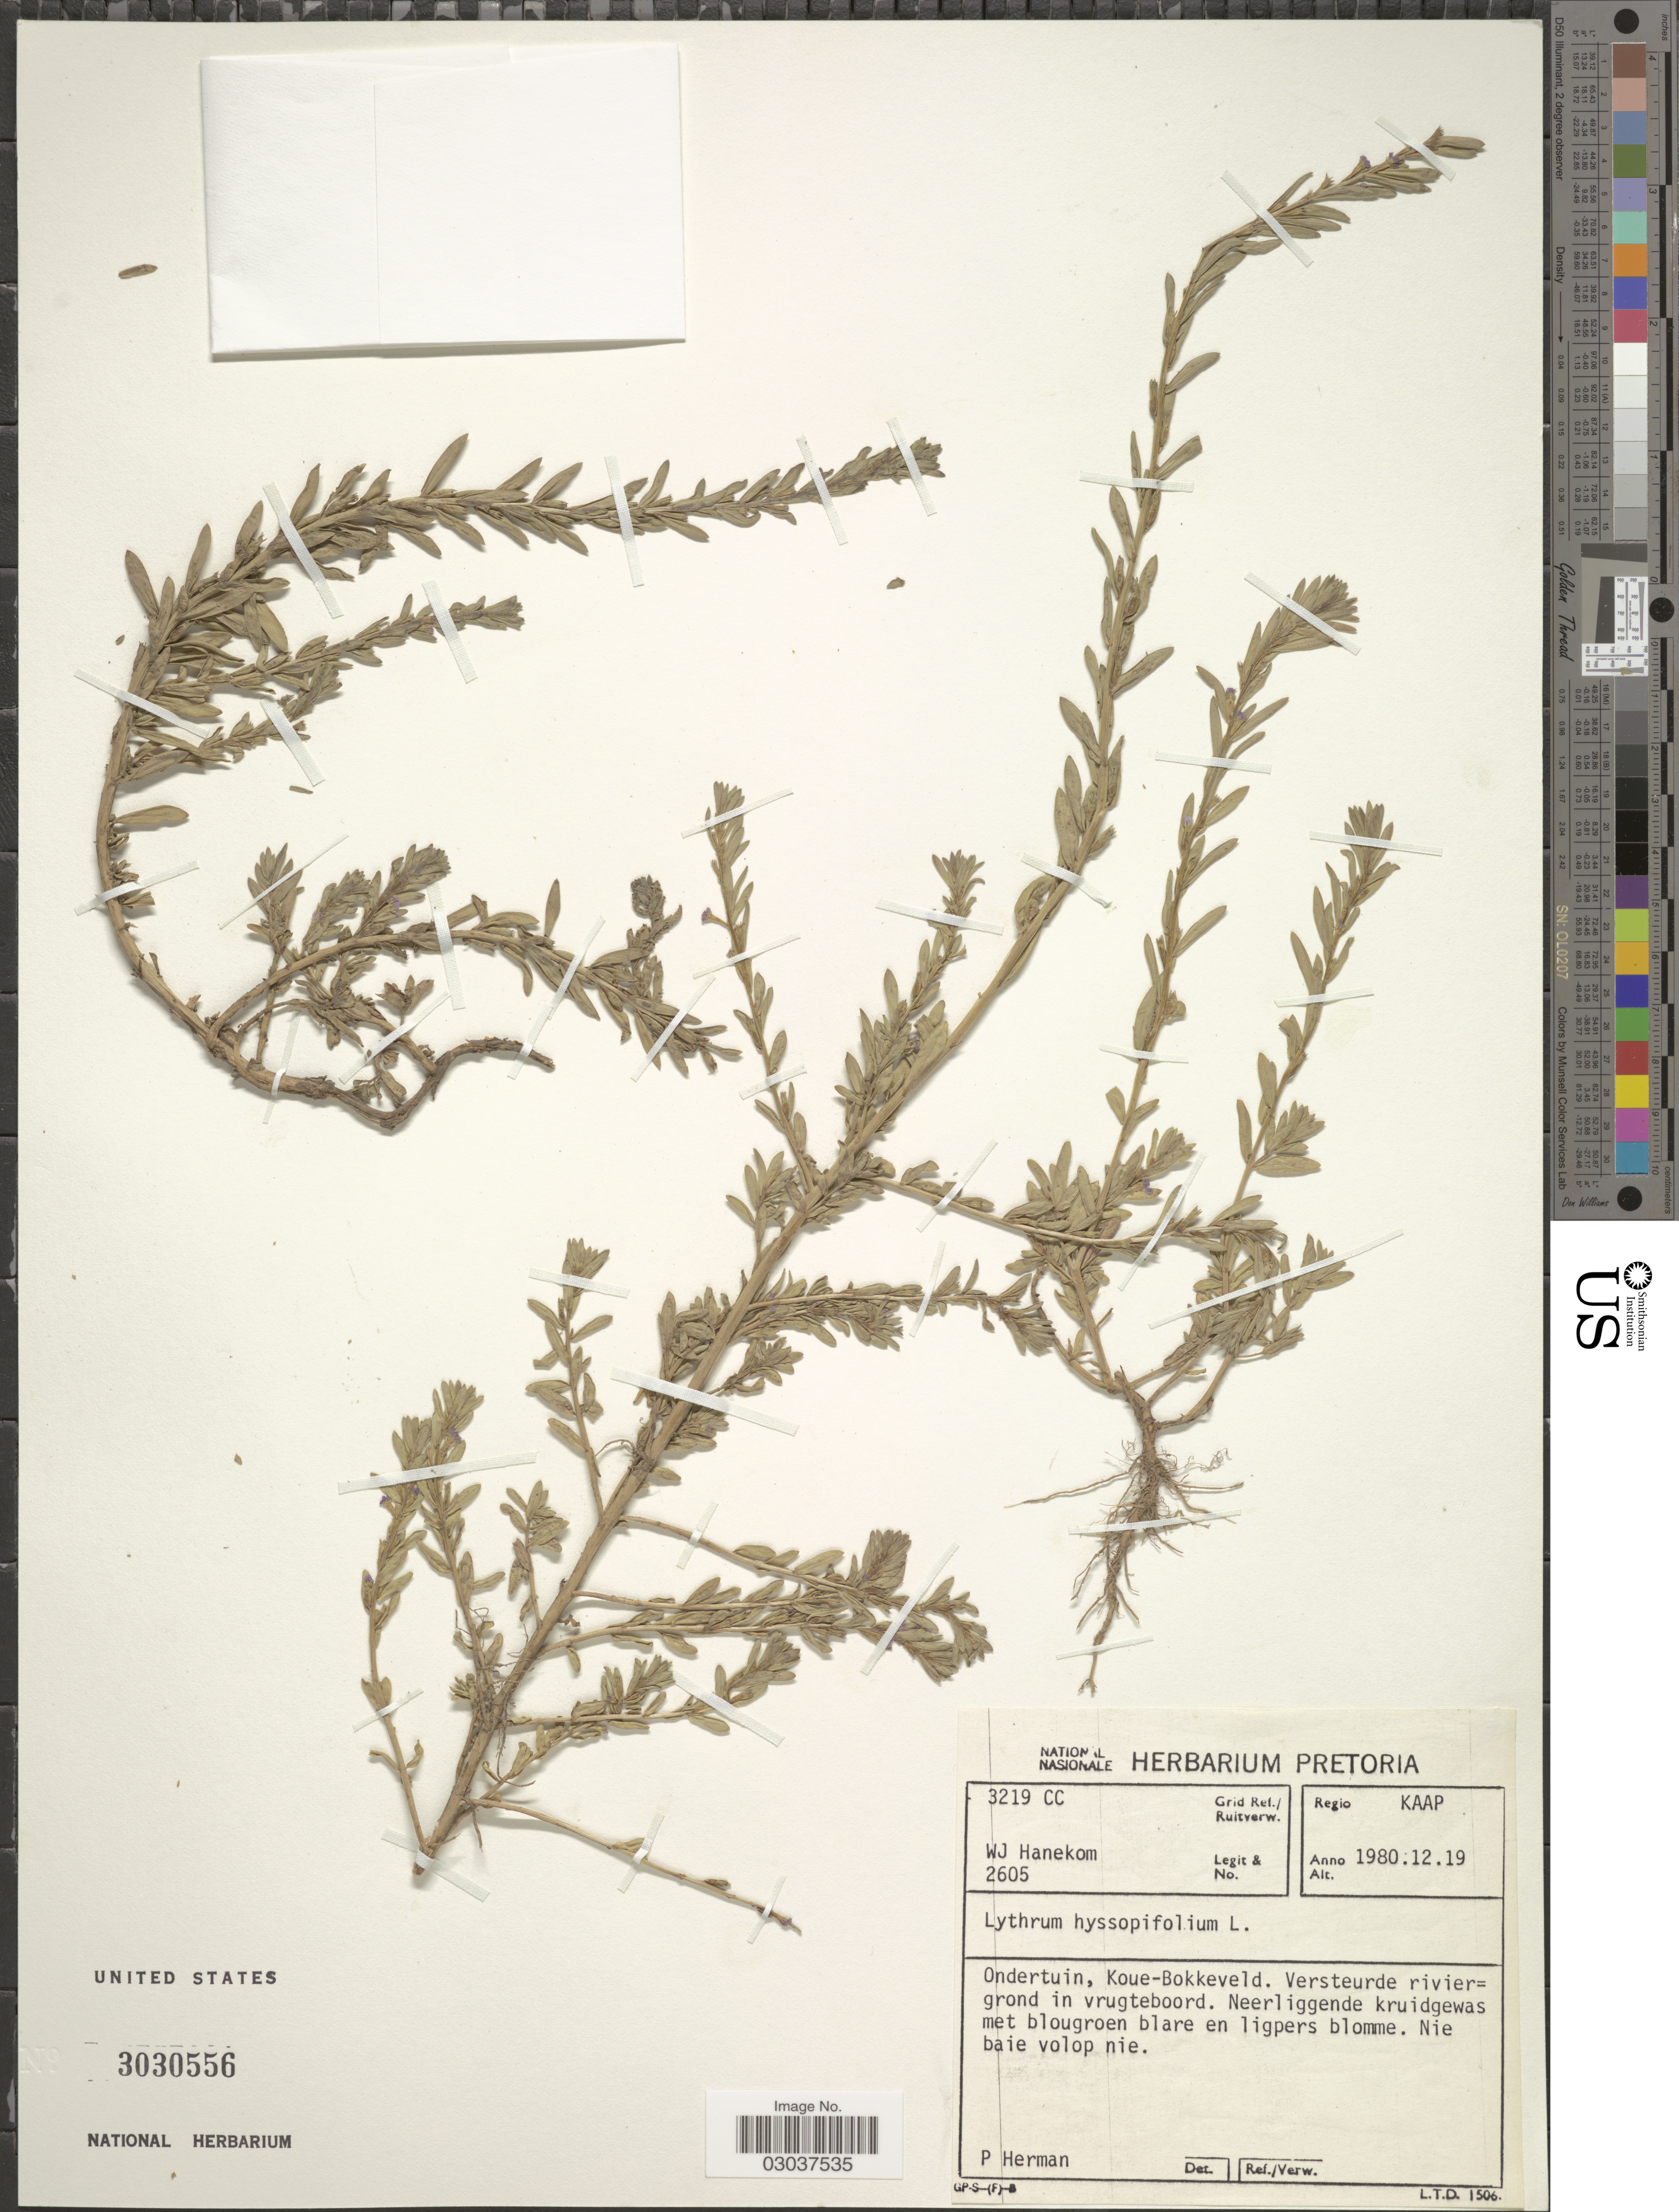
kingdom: Plantae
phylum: Tracheophyta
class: Magnoliopsida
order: Myrtales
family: Lythraceae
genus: Lythrum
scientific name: Lythrum hyssopifolia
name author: L.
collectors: W. Hanekom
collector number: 2605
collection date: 1980-12-19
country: South Africa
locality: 3219 CC Grid Ref./ Ruitverw. Regio Kaap. Ondertuin, Koue-Bokkeveld. Versteurde rivier= grond in vrugteboord.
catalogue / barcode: US 3030556